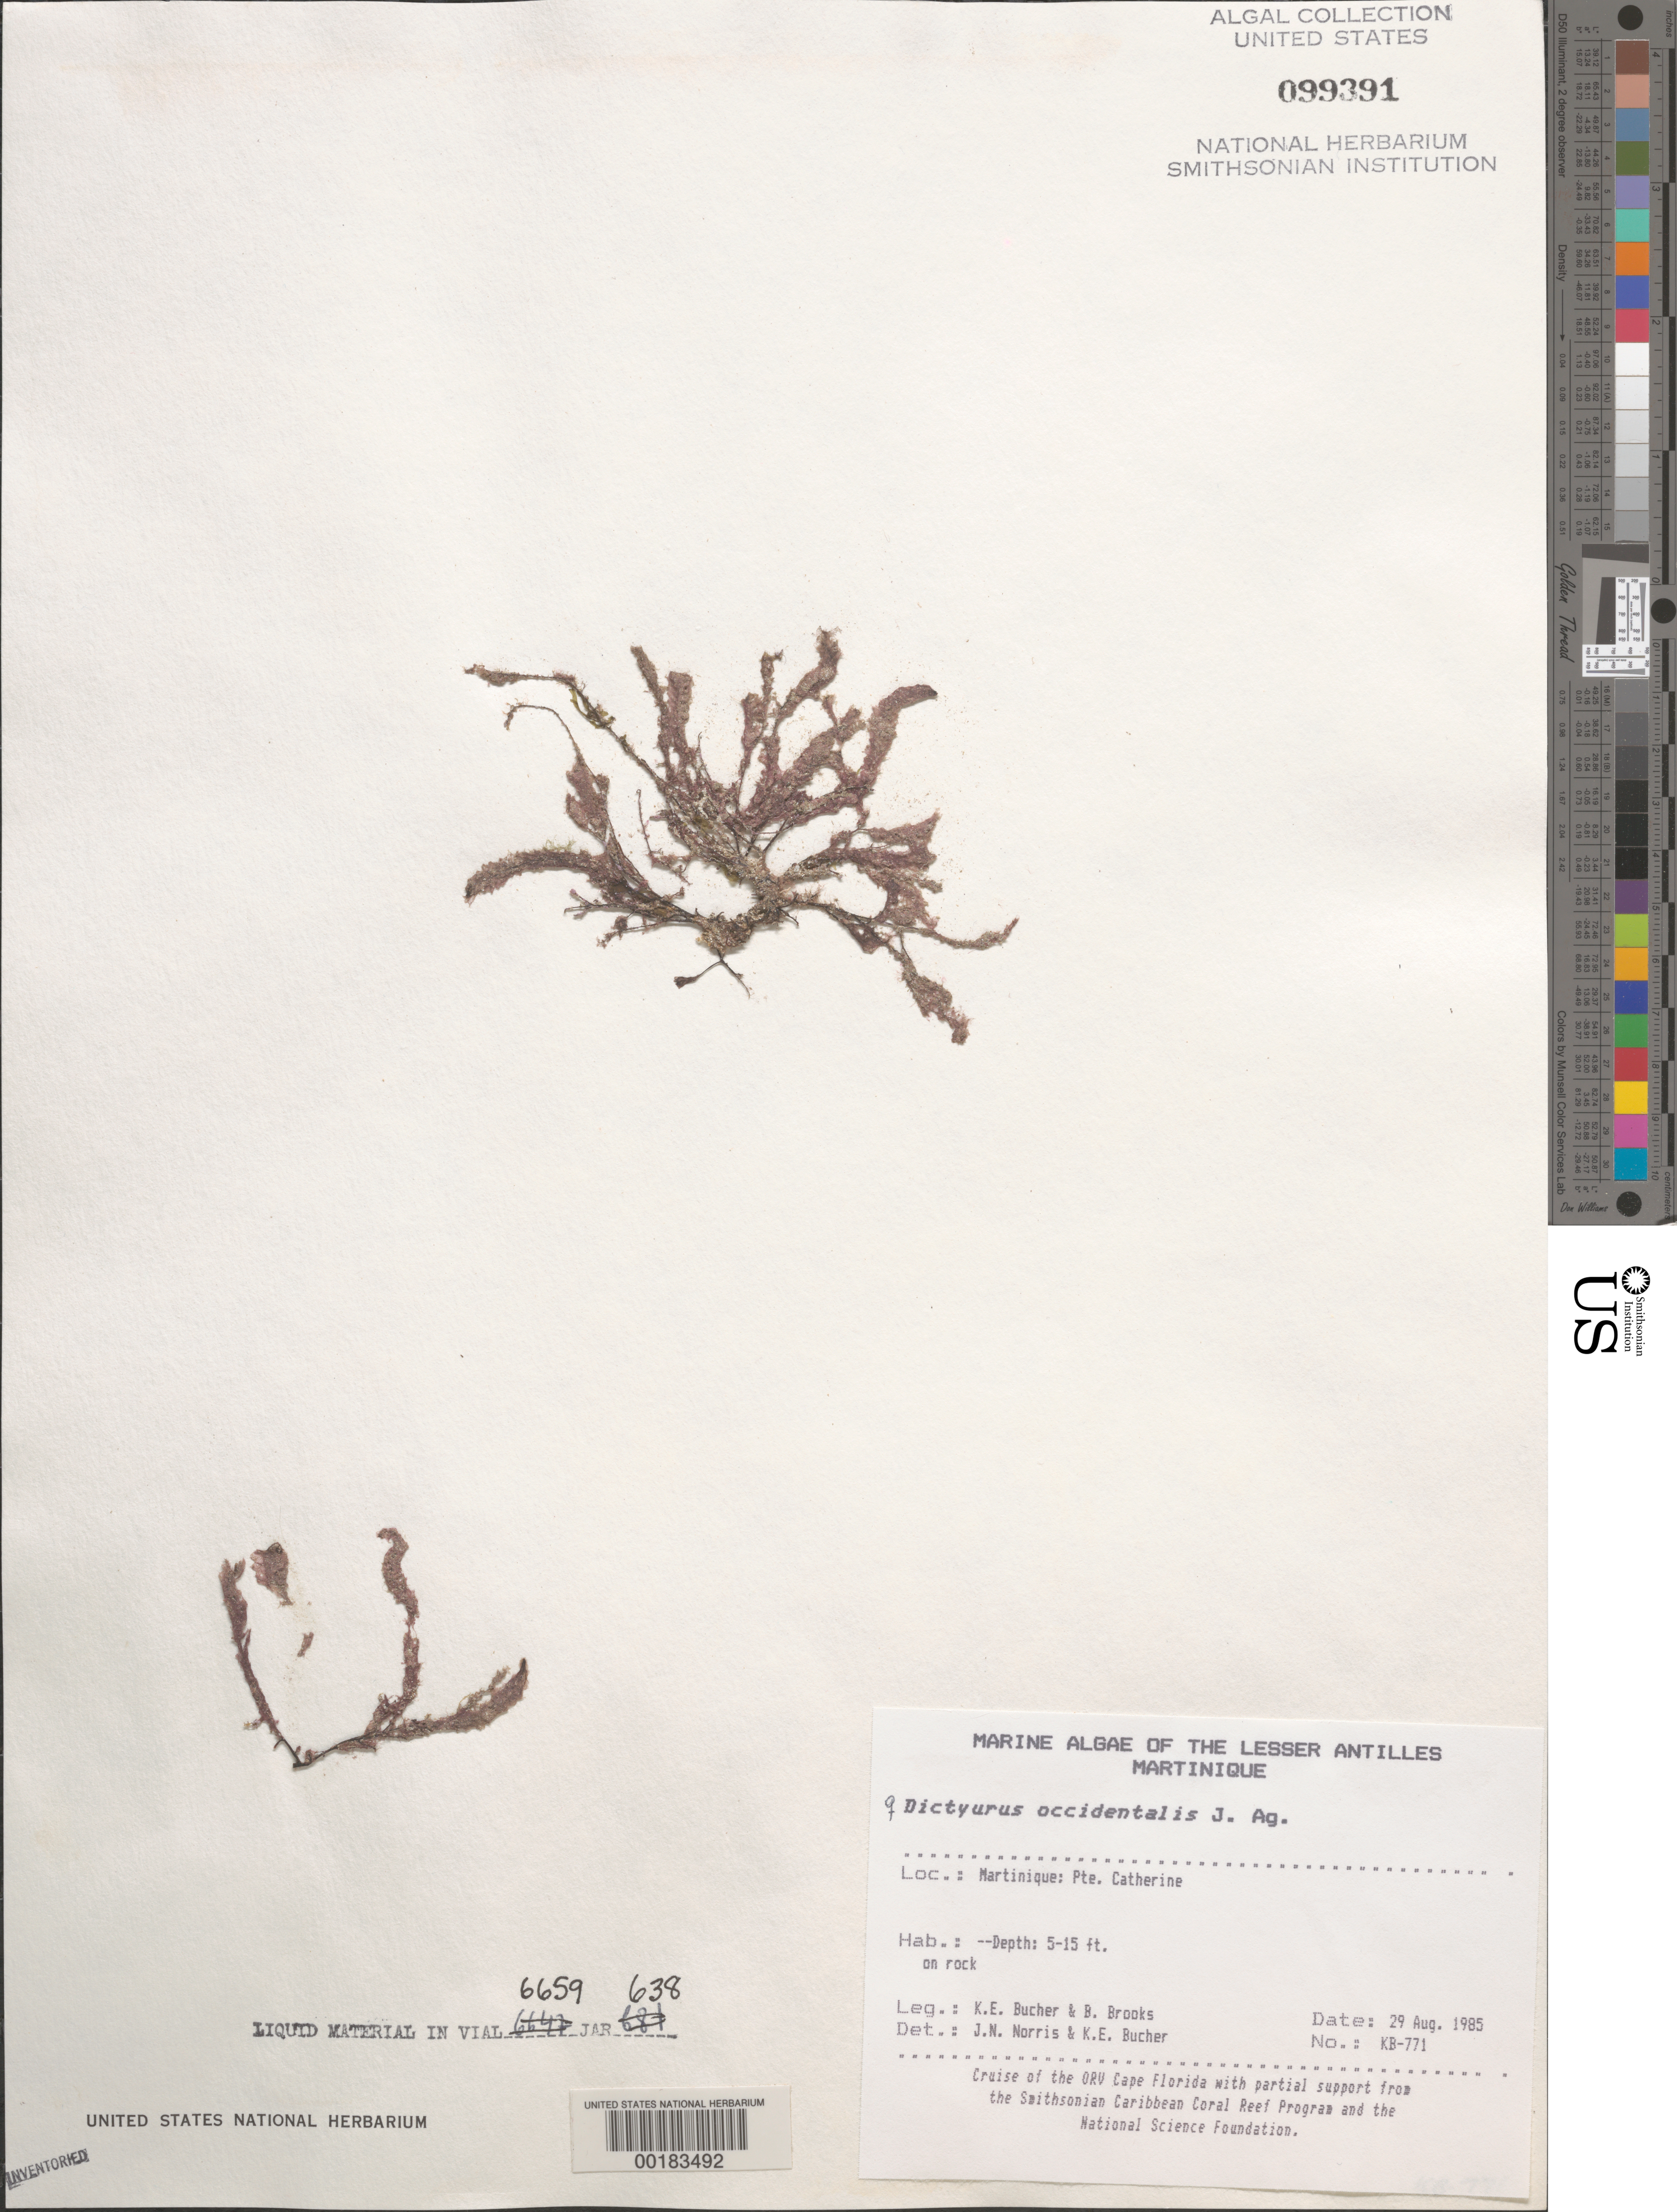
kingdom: Plantae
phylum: Rhodophyta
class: Florideophyceae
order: Ceramiales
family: Dasyaceae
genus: Dictyurus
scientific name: Dictyurus occidentalis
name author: J. Agardh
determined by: Norris, J. N.; Bucher, K. E.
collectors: K. E. Bucher & B. Brooks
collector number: Kb-771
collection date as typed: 29 Aug 1985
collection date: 1985-08-29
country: Martinique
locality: Pointe Catherine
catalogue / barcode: US 99391